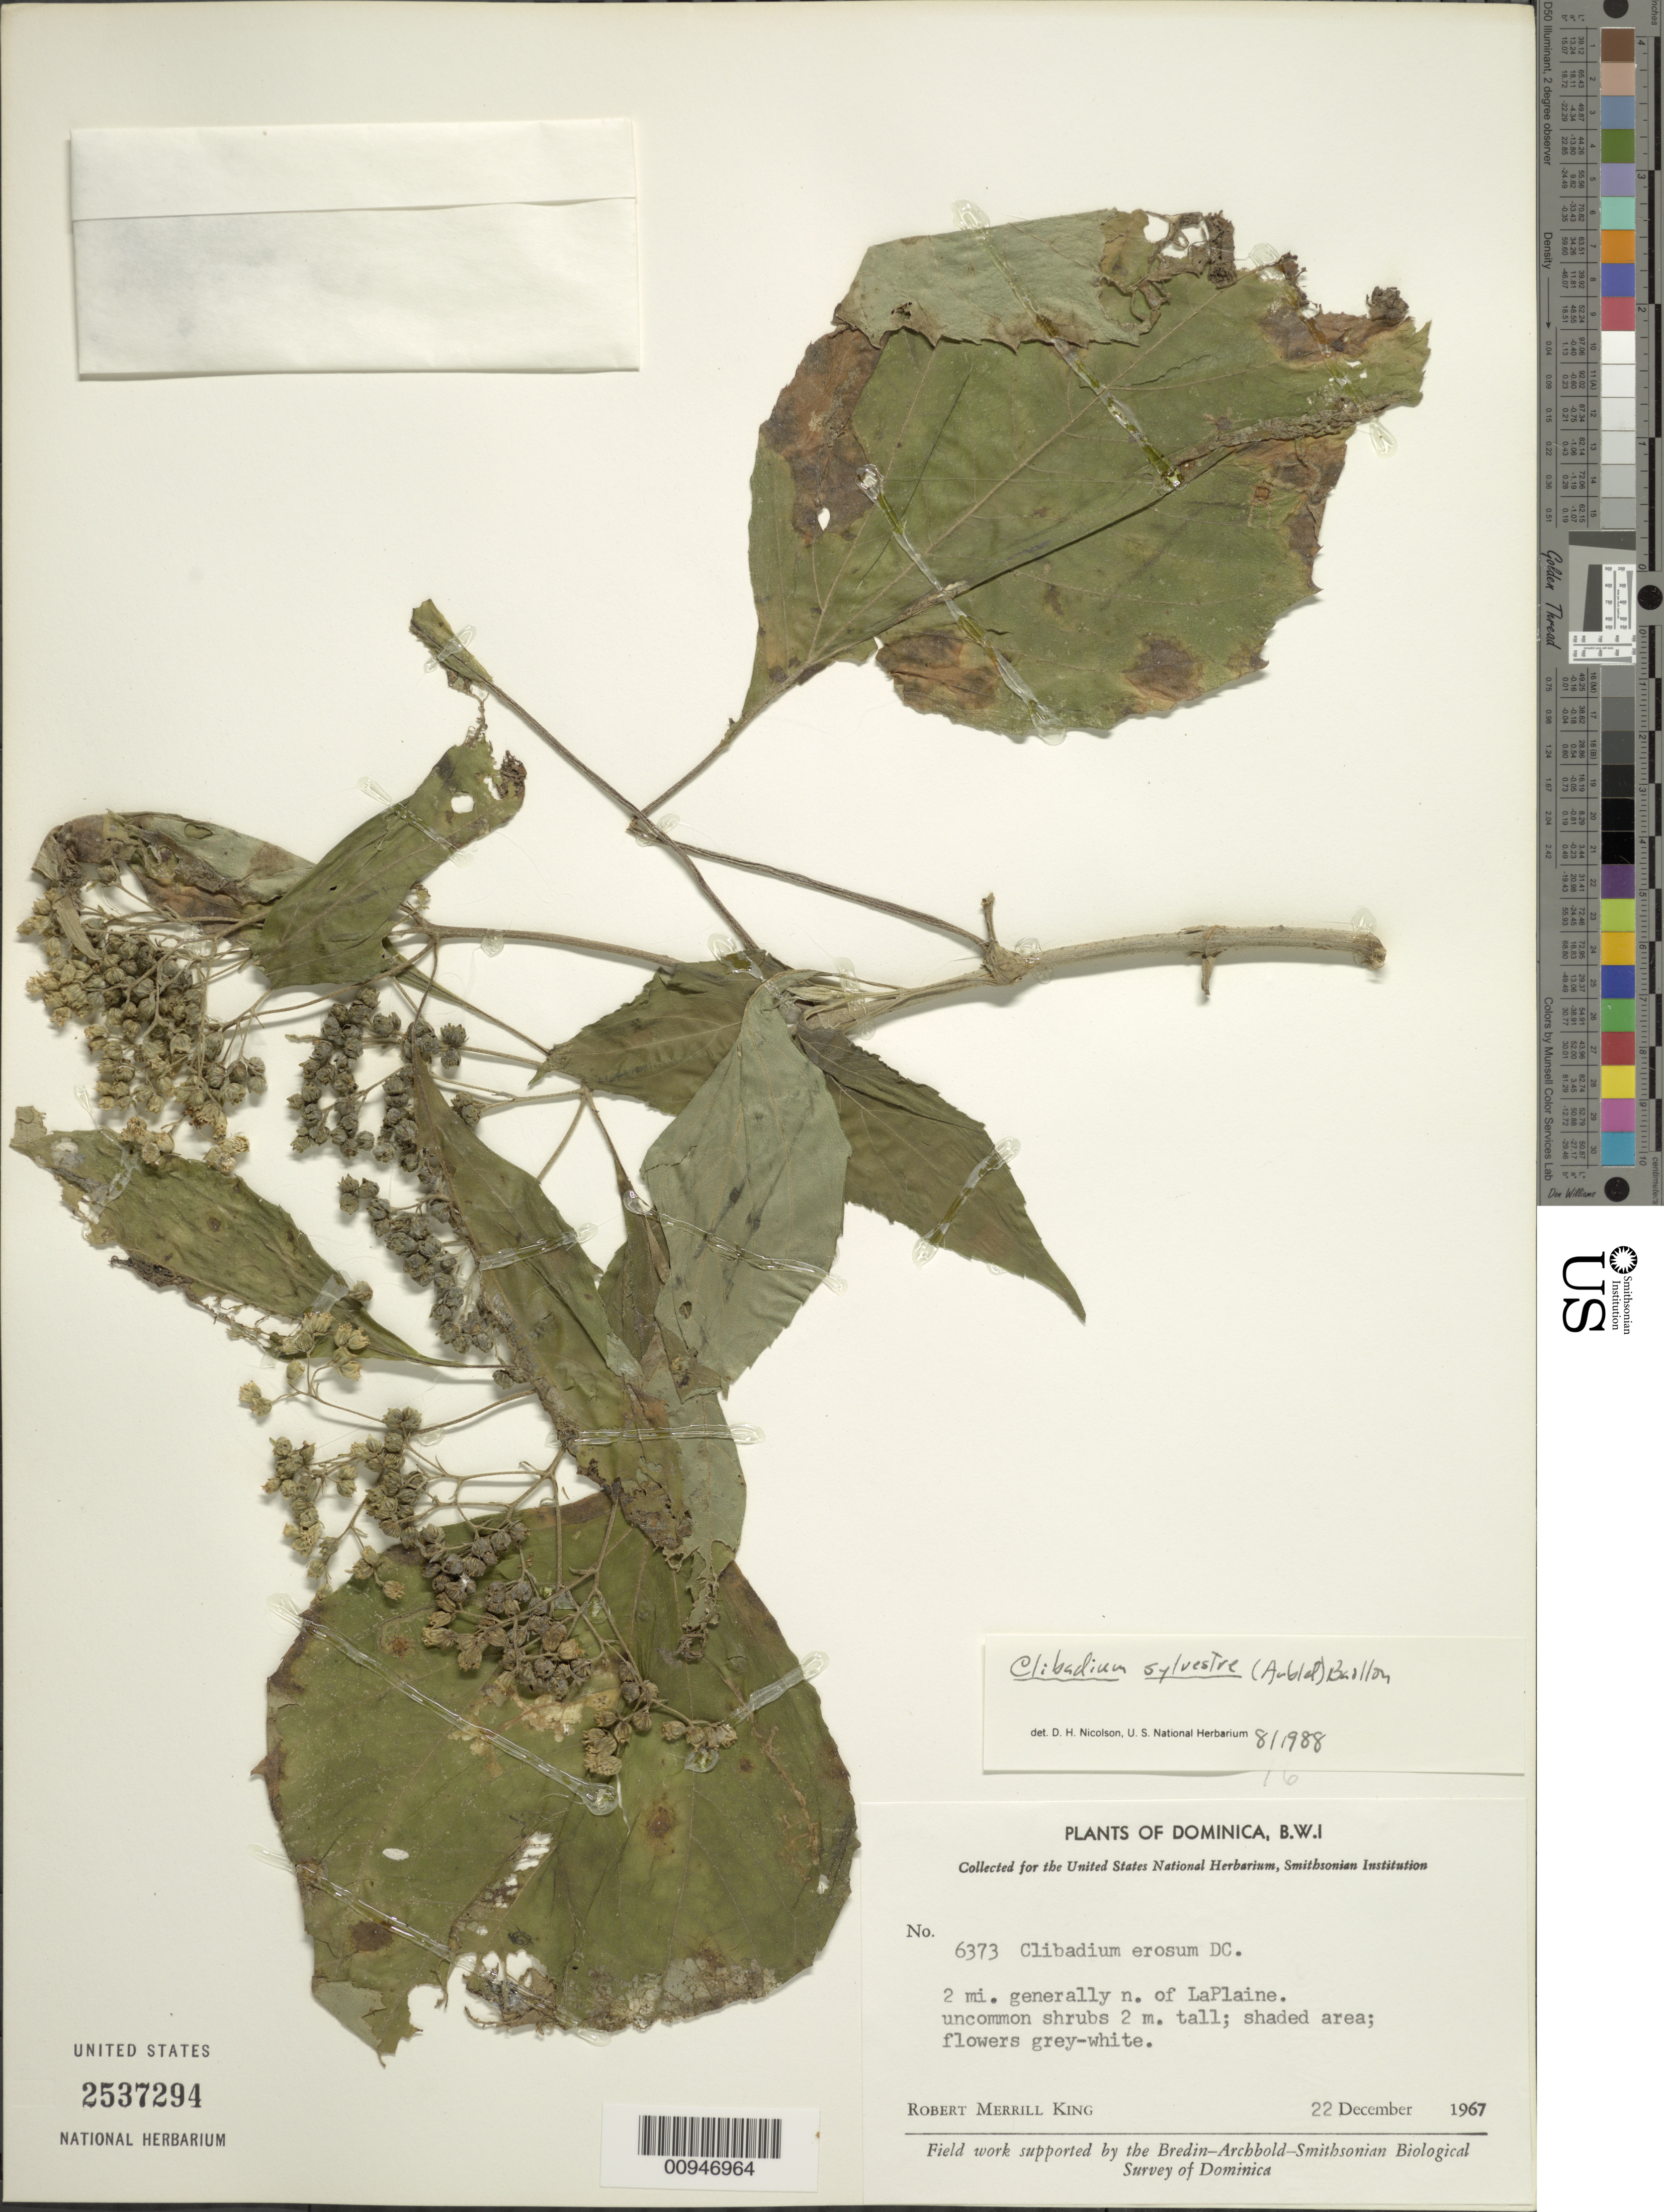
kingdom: Plantae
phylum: Tracheophyta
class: Magnoliopsida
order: Asterales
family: Asteraceae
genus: Clibadium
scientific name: Clibadium sylvestre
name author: (Aubl.) Baill.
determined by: Nicolson, Dan H.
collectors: R. M. King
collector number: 6373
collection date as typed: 22 Dec 1967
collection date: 1967-12-22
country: Dominica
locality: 2 mi. generally N. of La Plaine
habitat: Shaded area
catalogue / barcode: US 2537294